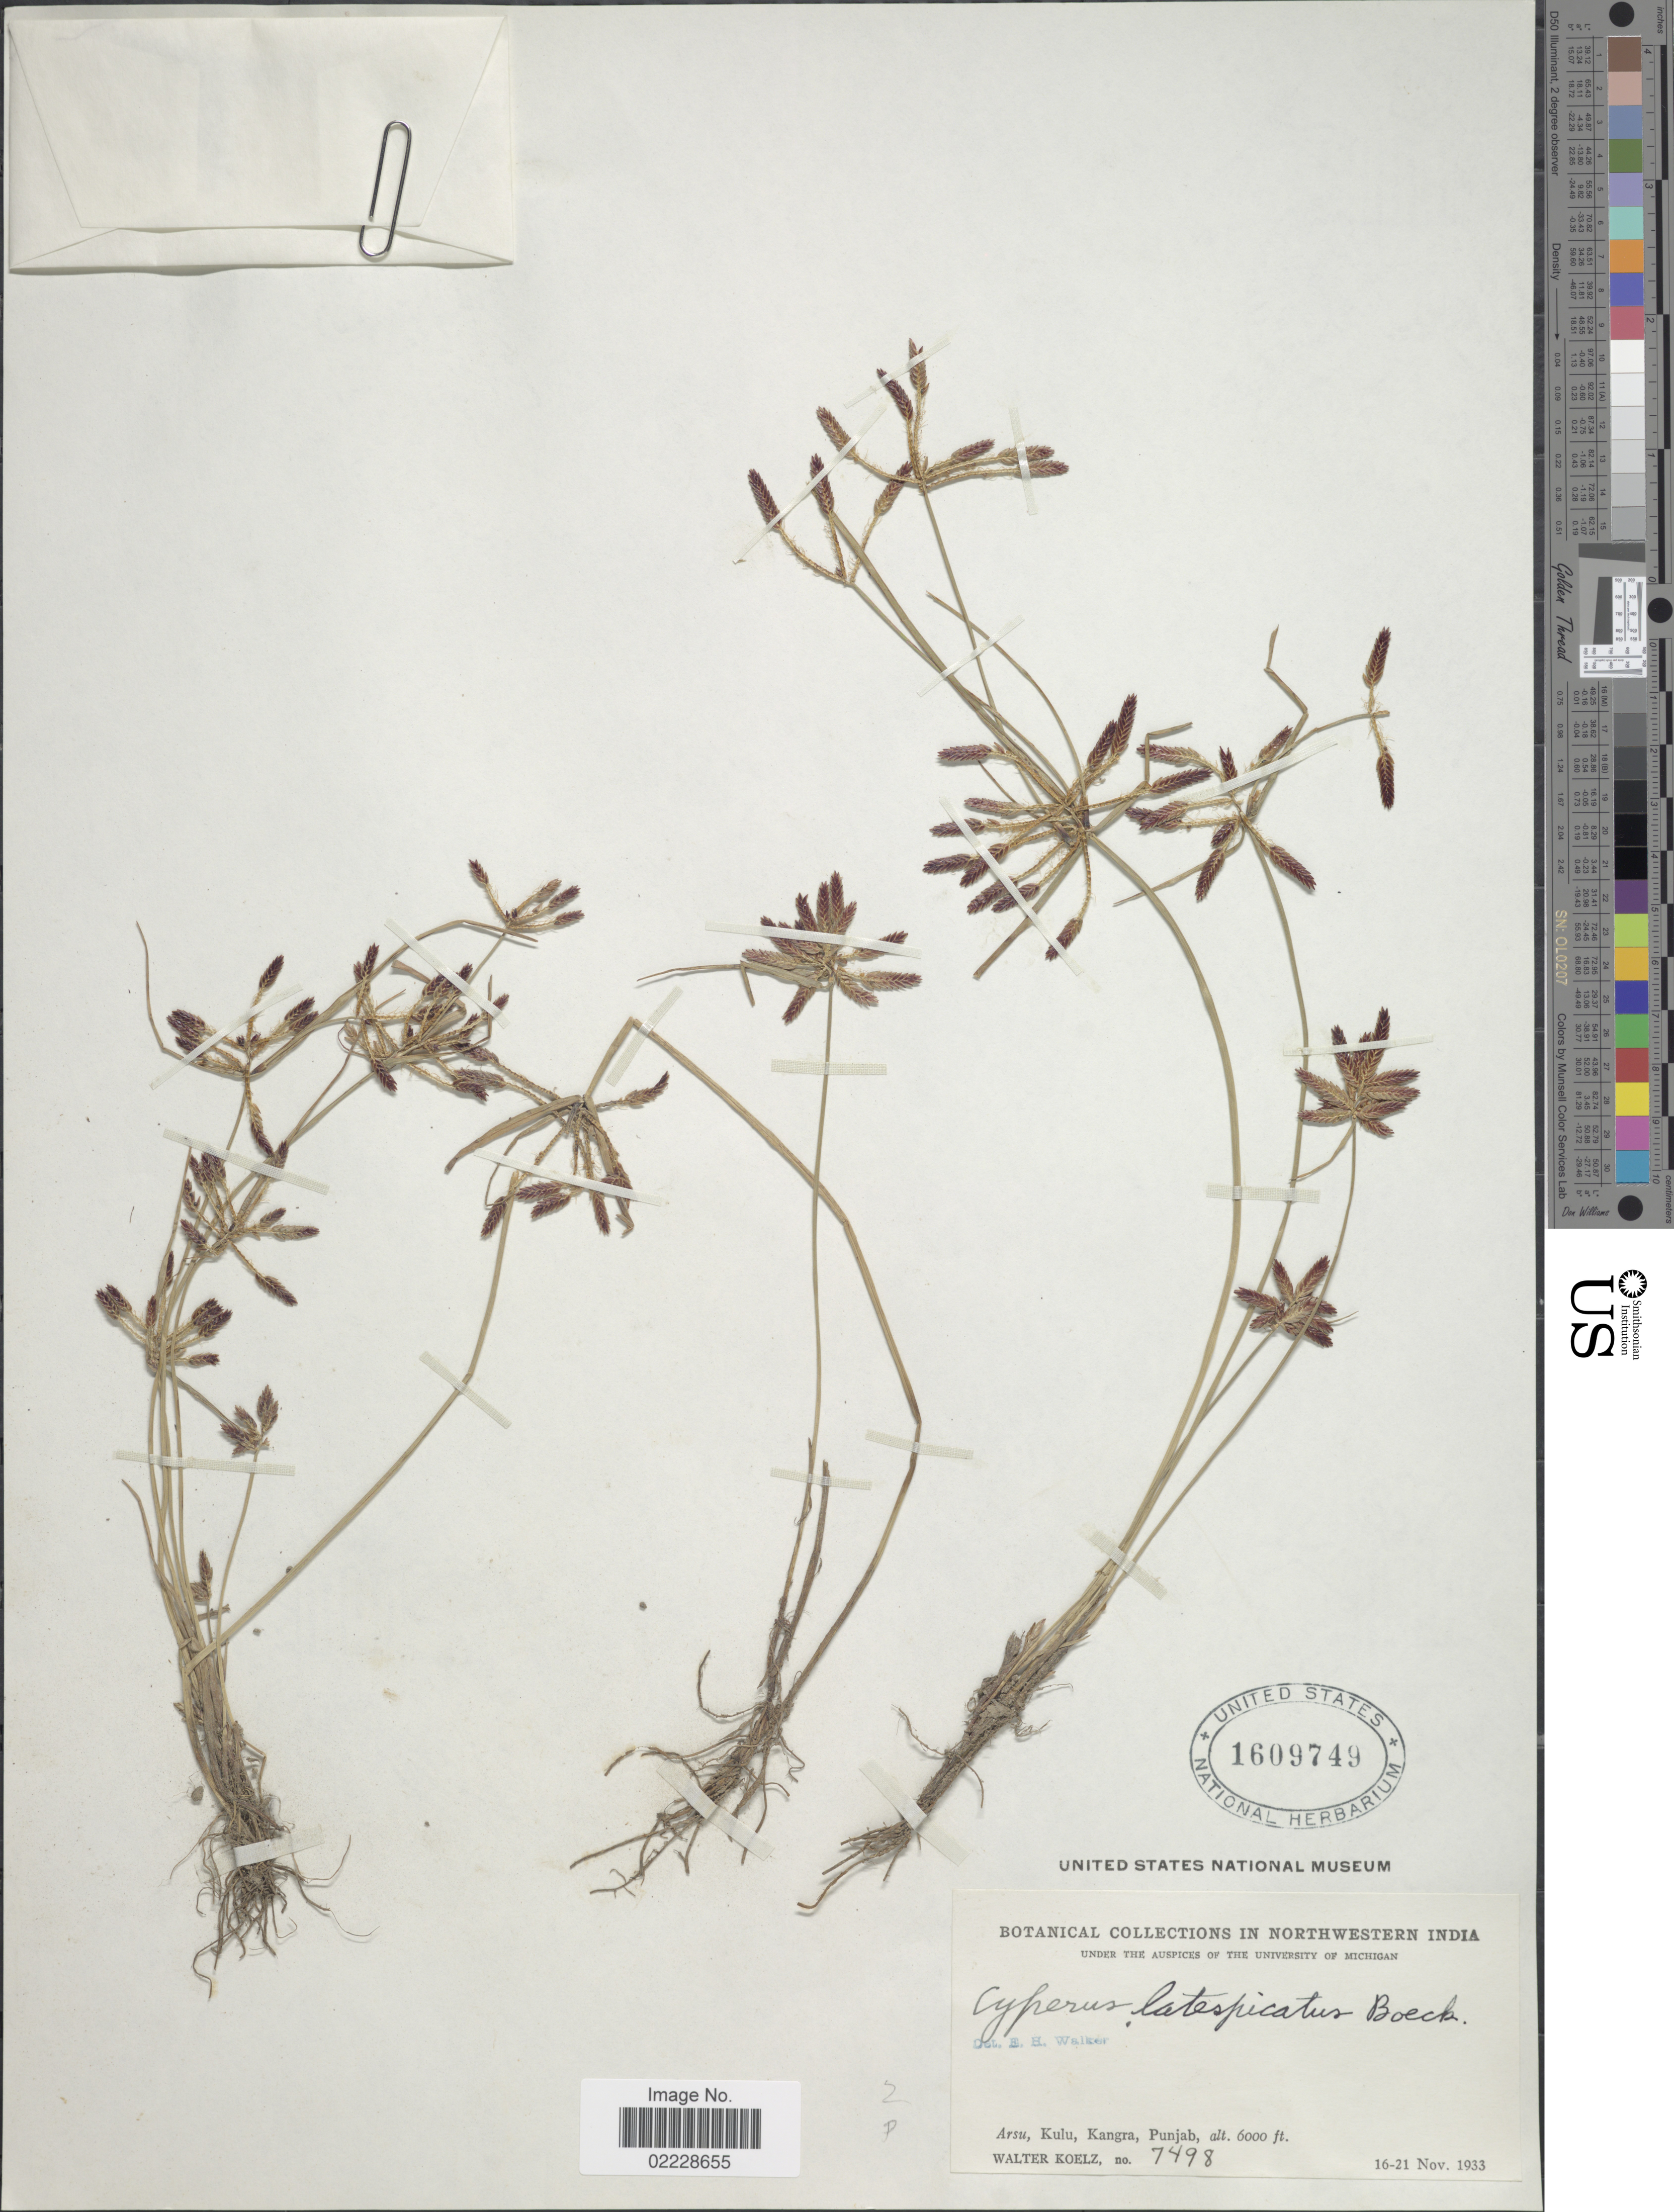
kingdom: Plantae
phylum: Tracheophyta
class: Liliopsida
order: Poales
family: Cyperaceae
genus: Cyperus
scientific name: Cyperus diaphanus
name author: Schrad.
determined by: Strong, Mark T., (BOT), Smithsonian Institution - National Museum of Natural History (UNITED STATES)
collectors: W. N. Koelz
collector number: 7498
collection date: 1933-11-16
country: India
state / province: Punjab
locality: Arsu, Kullu, Kangra, Punjab.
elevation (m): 1829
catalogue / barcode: US 1609749